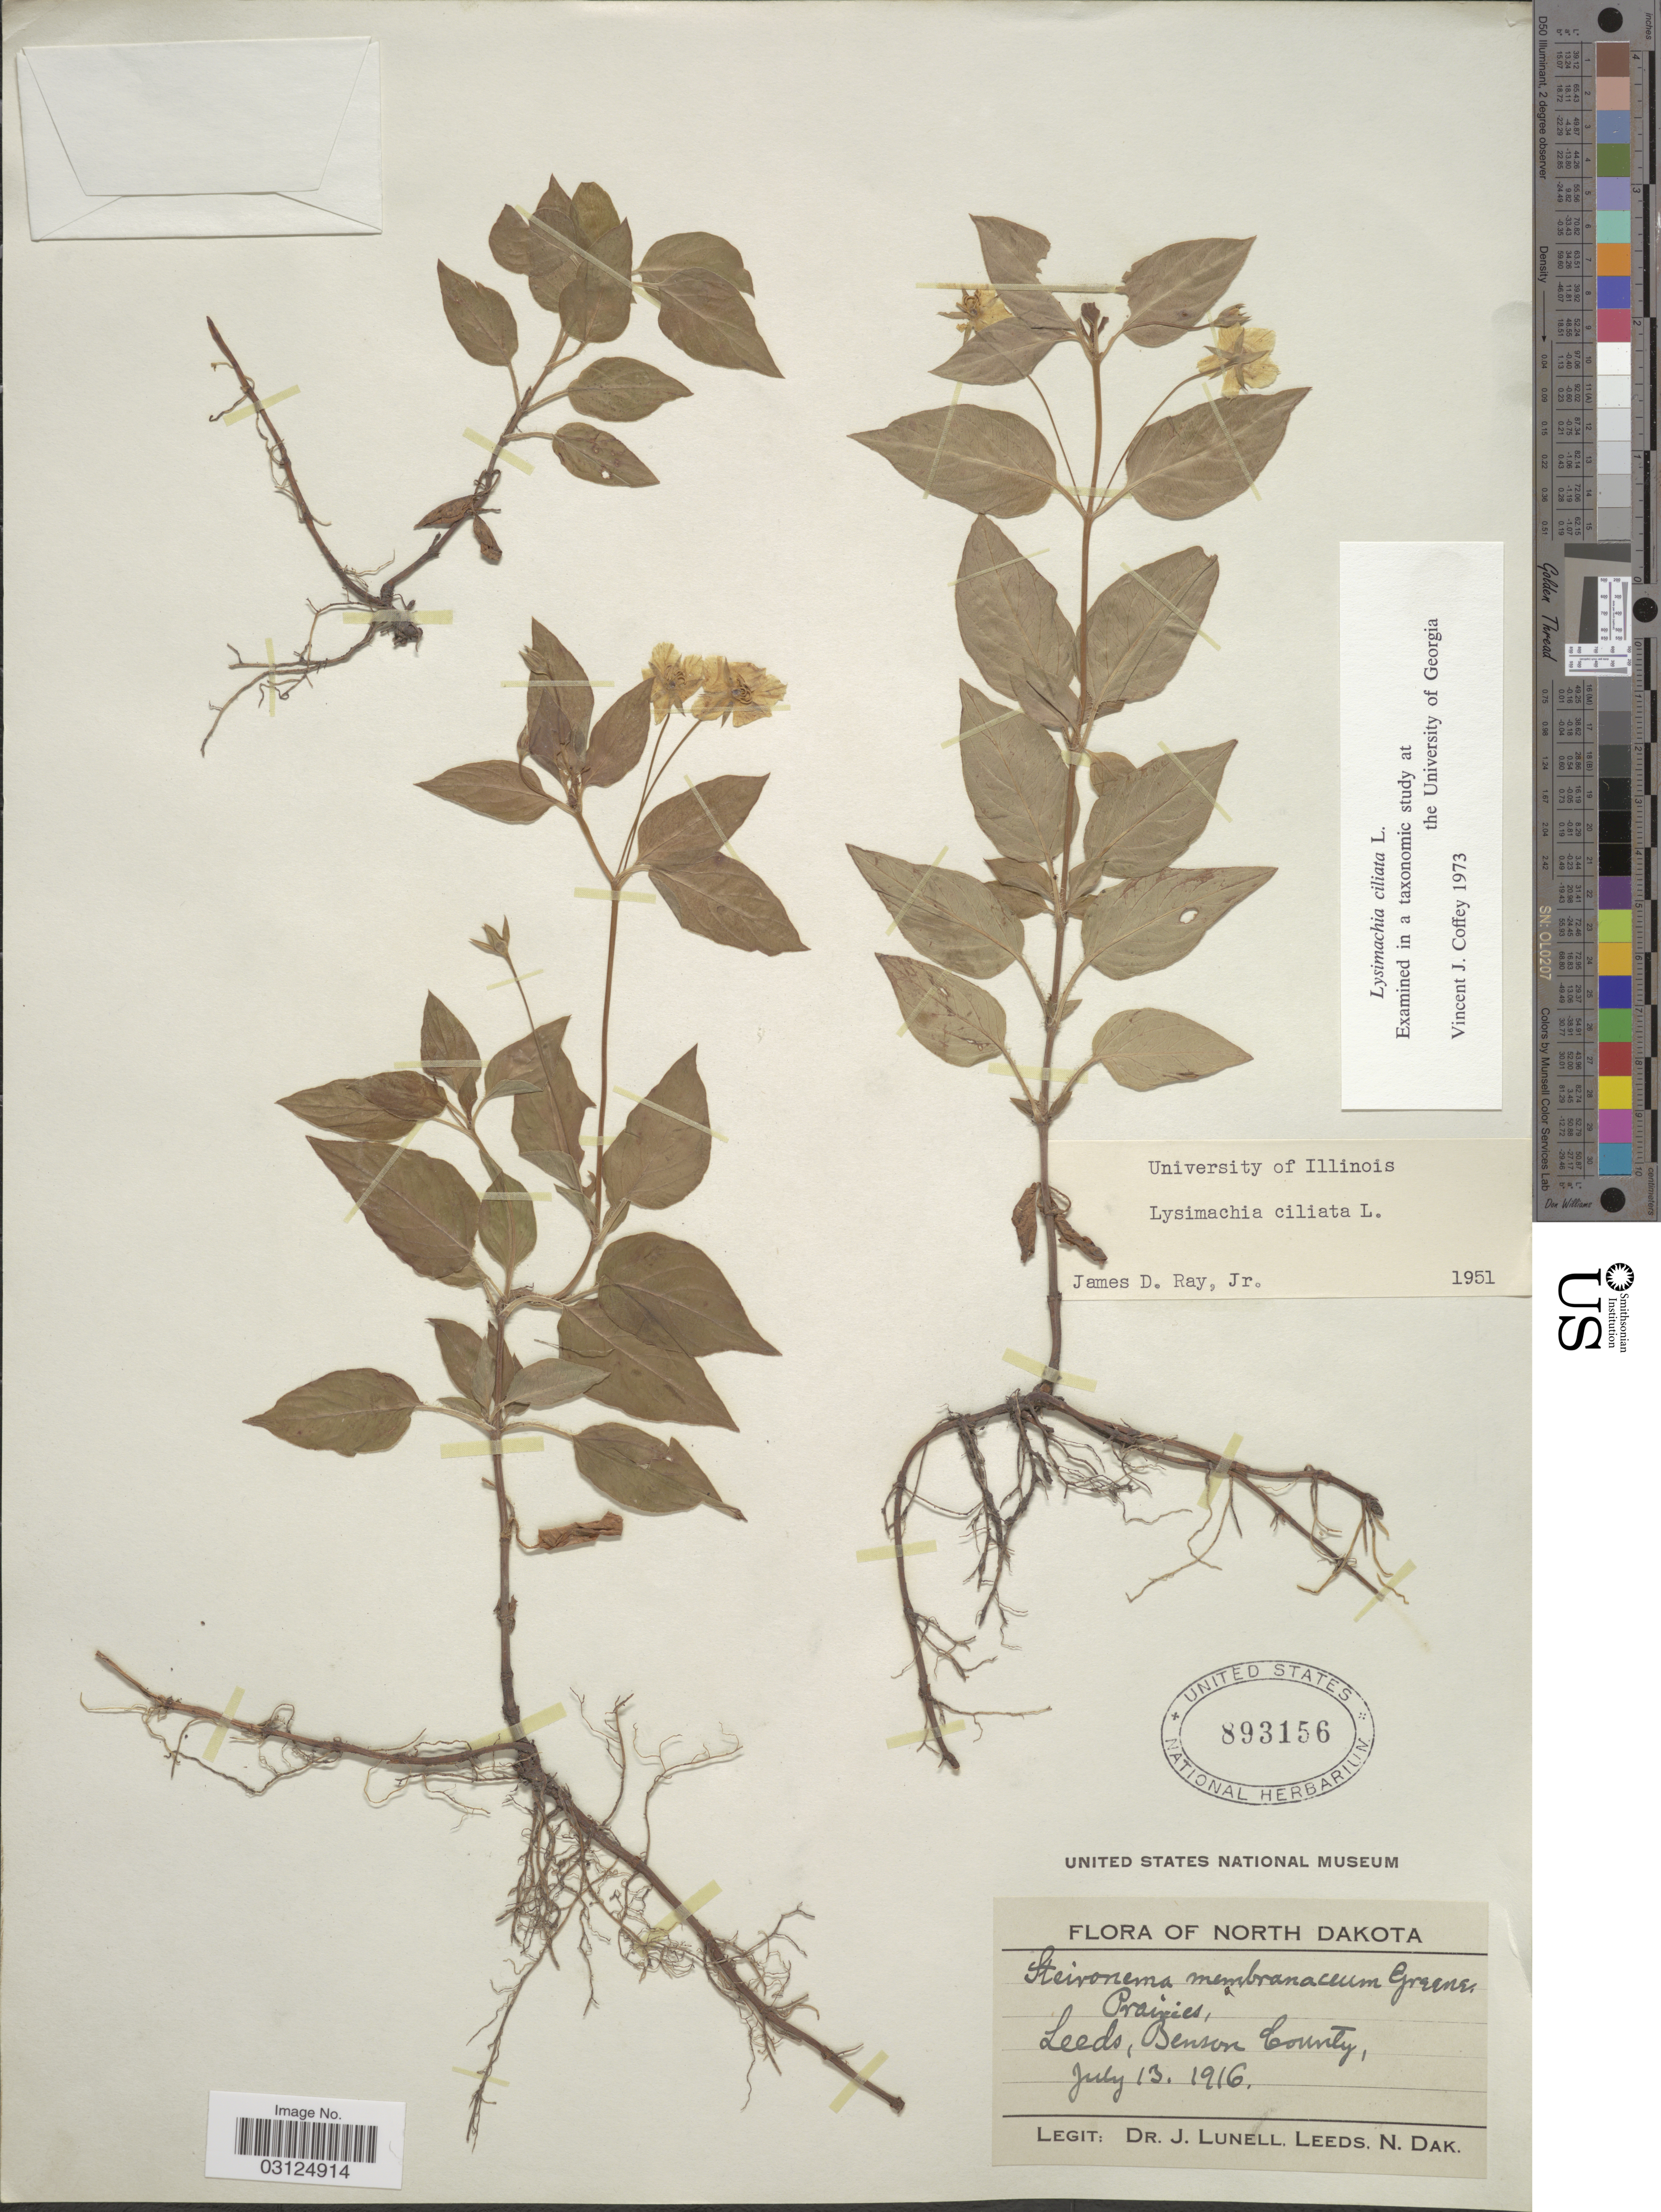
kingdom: Plantae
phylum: Tracheophyta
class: Magnoliopsida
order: Ericales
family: Primulaceae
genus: Lysimachia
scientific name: Lysimachia ciliata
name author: L.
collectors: J. Lunell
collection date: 1916-07-13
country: United States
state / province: North Dakota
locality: Leeds, Benson County.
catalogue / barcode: US 893156